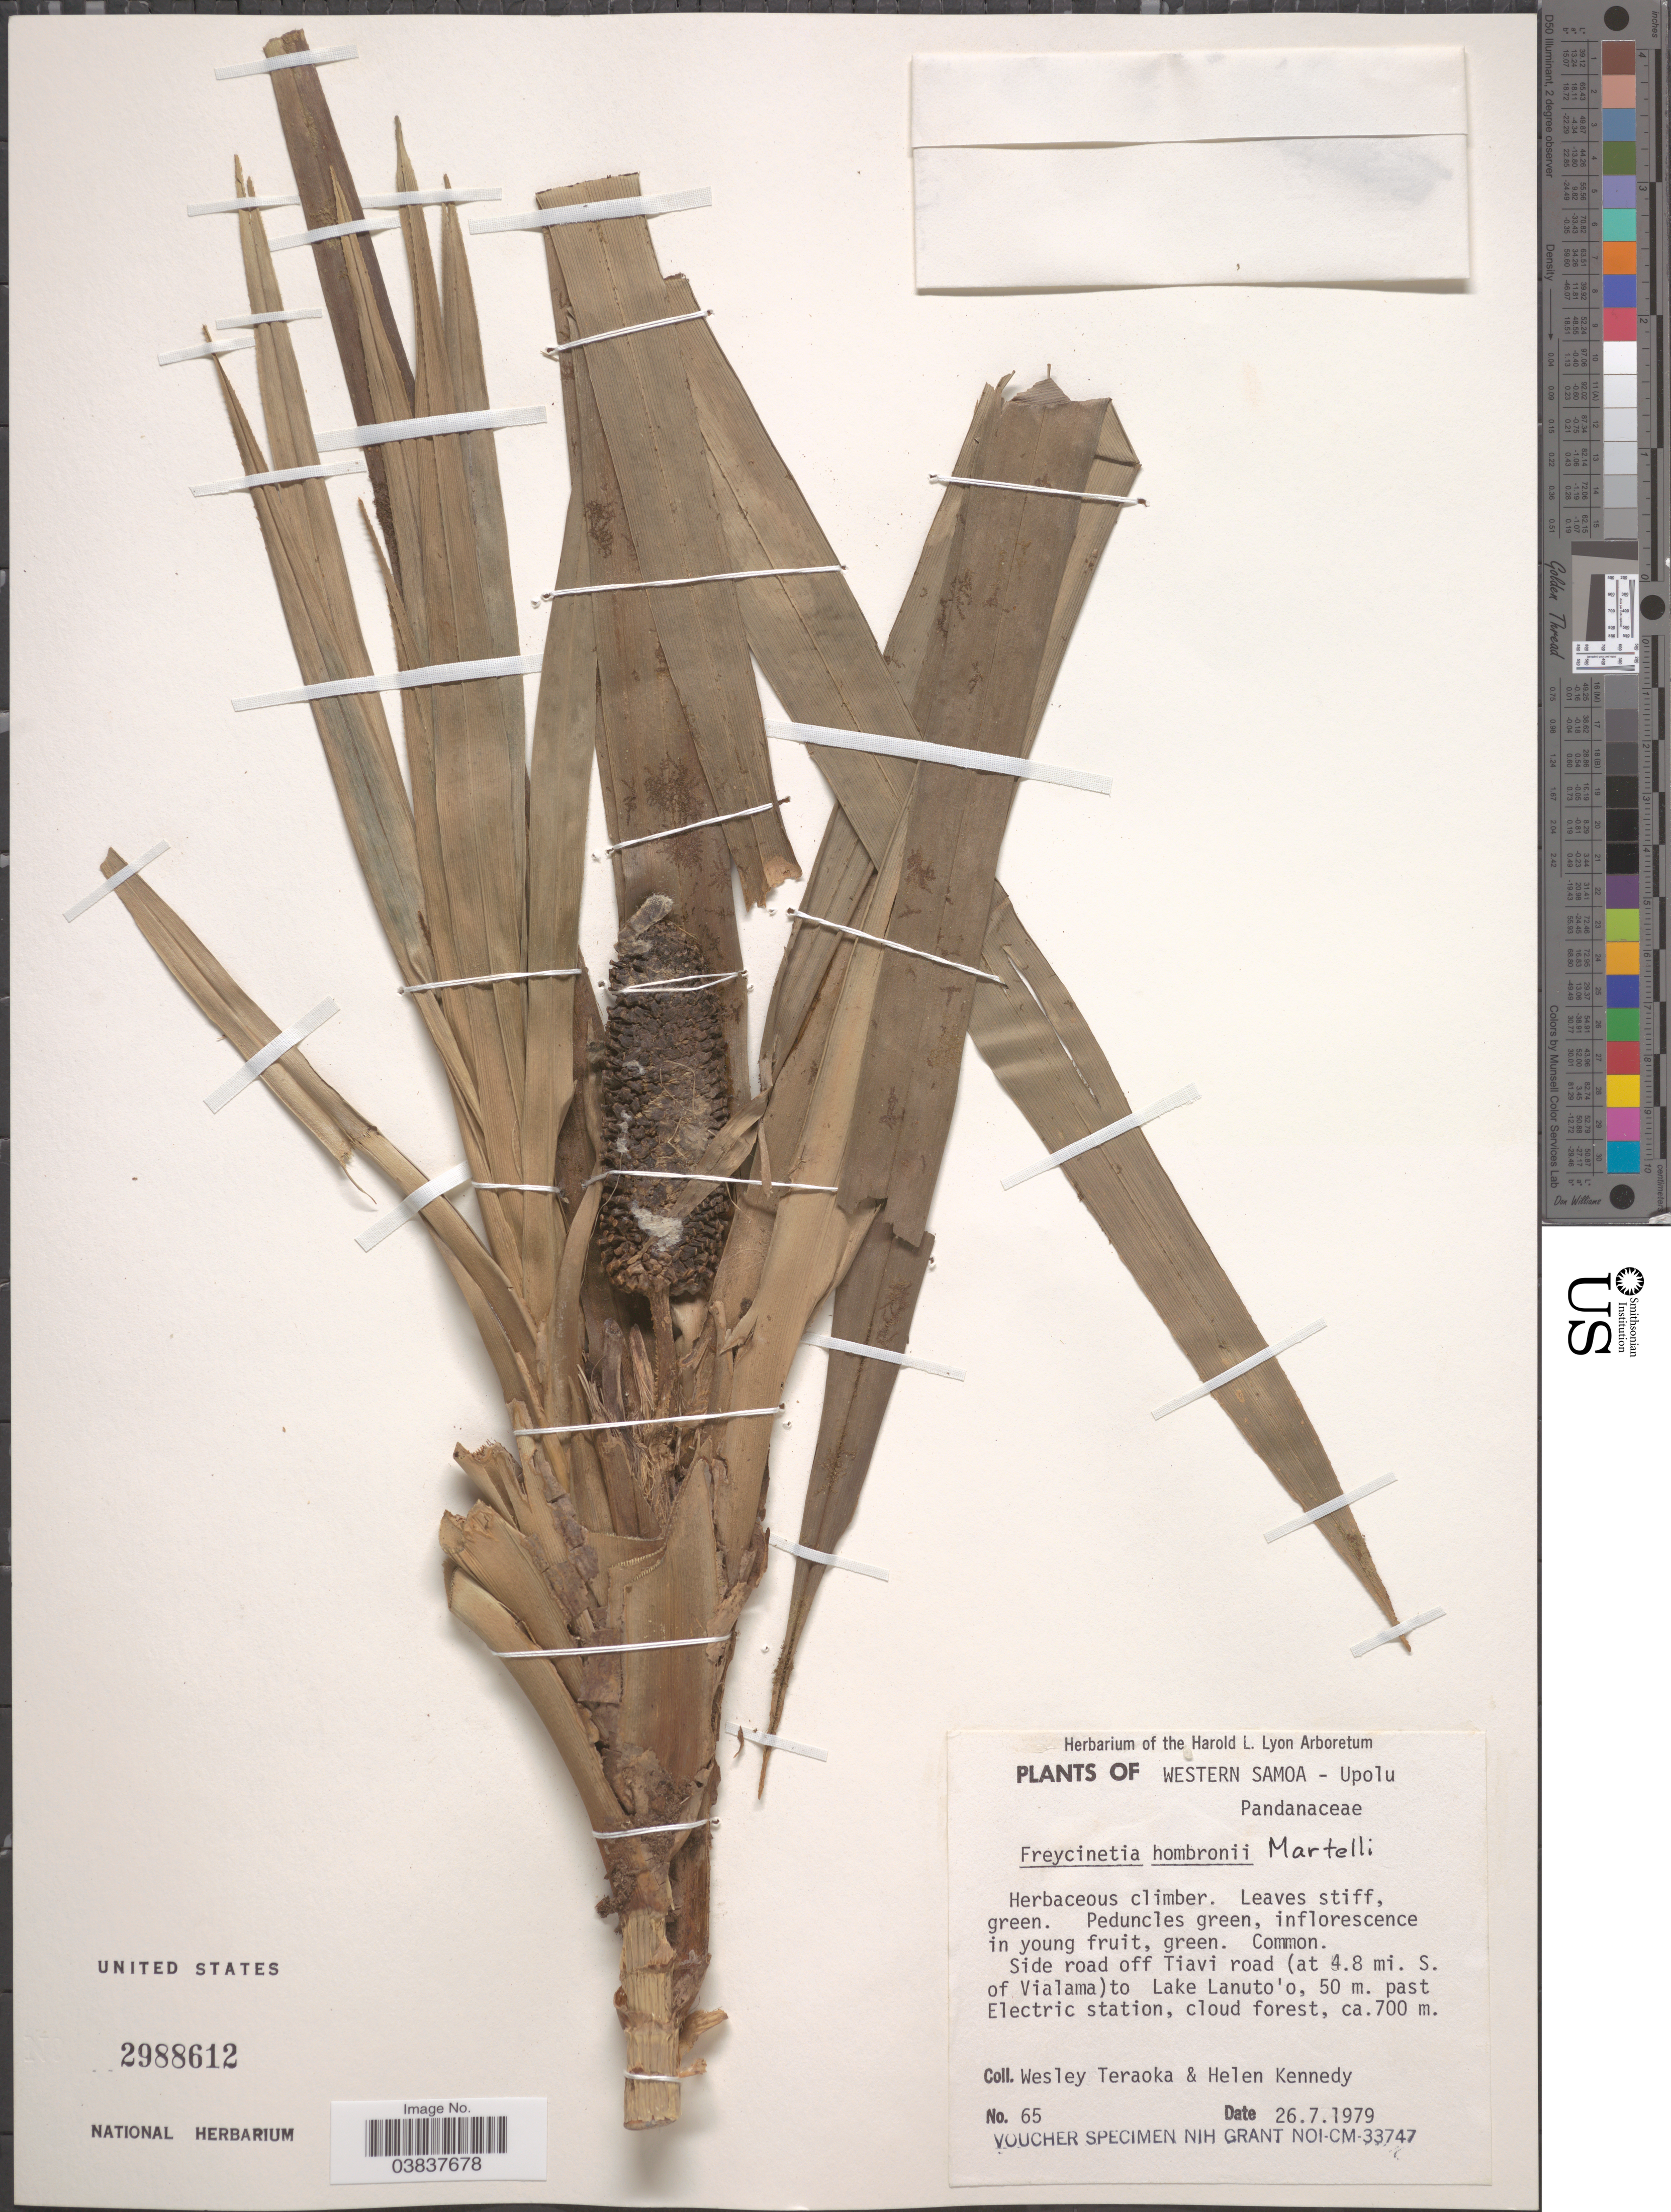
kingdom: Plantae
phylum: Tracheophyta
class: Liliopsida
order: Pandanales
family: Pandanaceae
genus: Freycinetia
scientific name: Freycinetia hombronii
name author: Martelli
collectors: W. Teraoka & H. Kennedy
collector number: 65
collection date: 1979-07-26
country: Samoa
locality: Western Samoa - Upolu. Side road off Tiavi road (at 4.8 mi. S. of Vialama) to Lake Lanuto'o, 50 m. past Electric station.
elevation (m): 700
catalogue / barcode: US 2988612